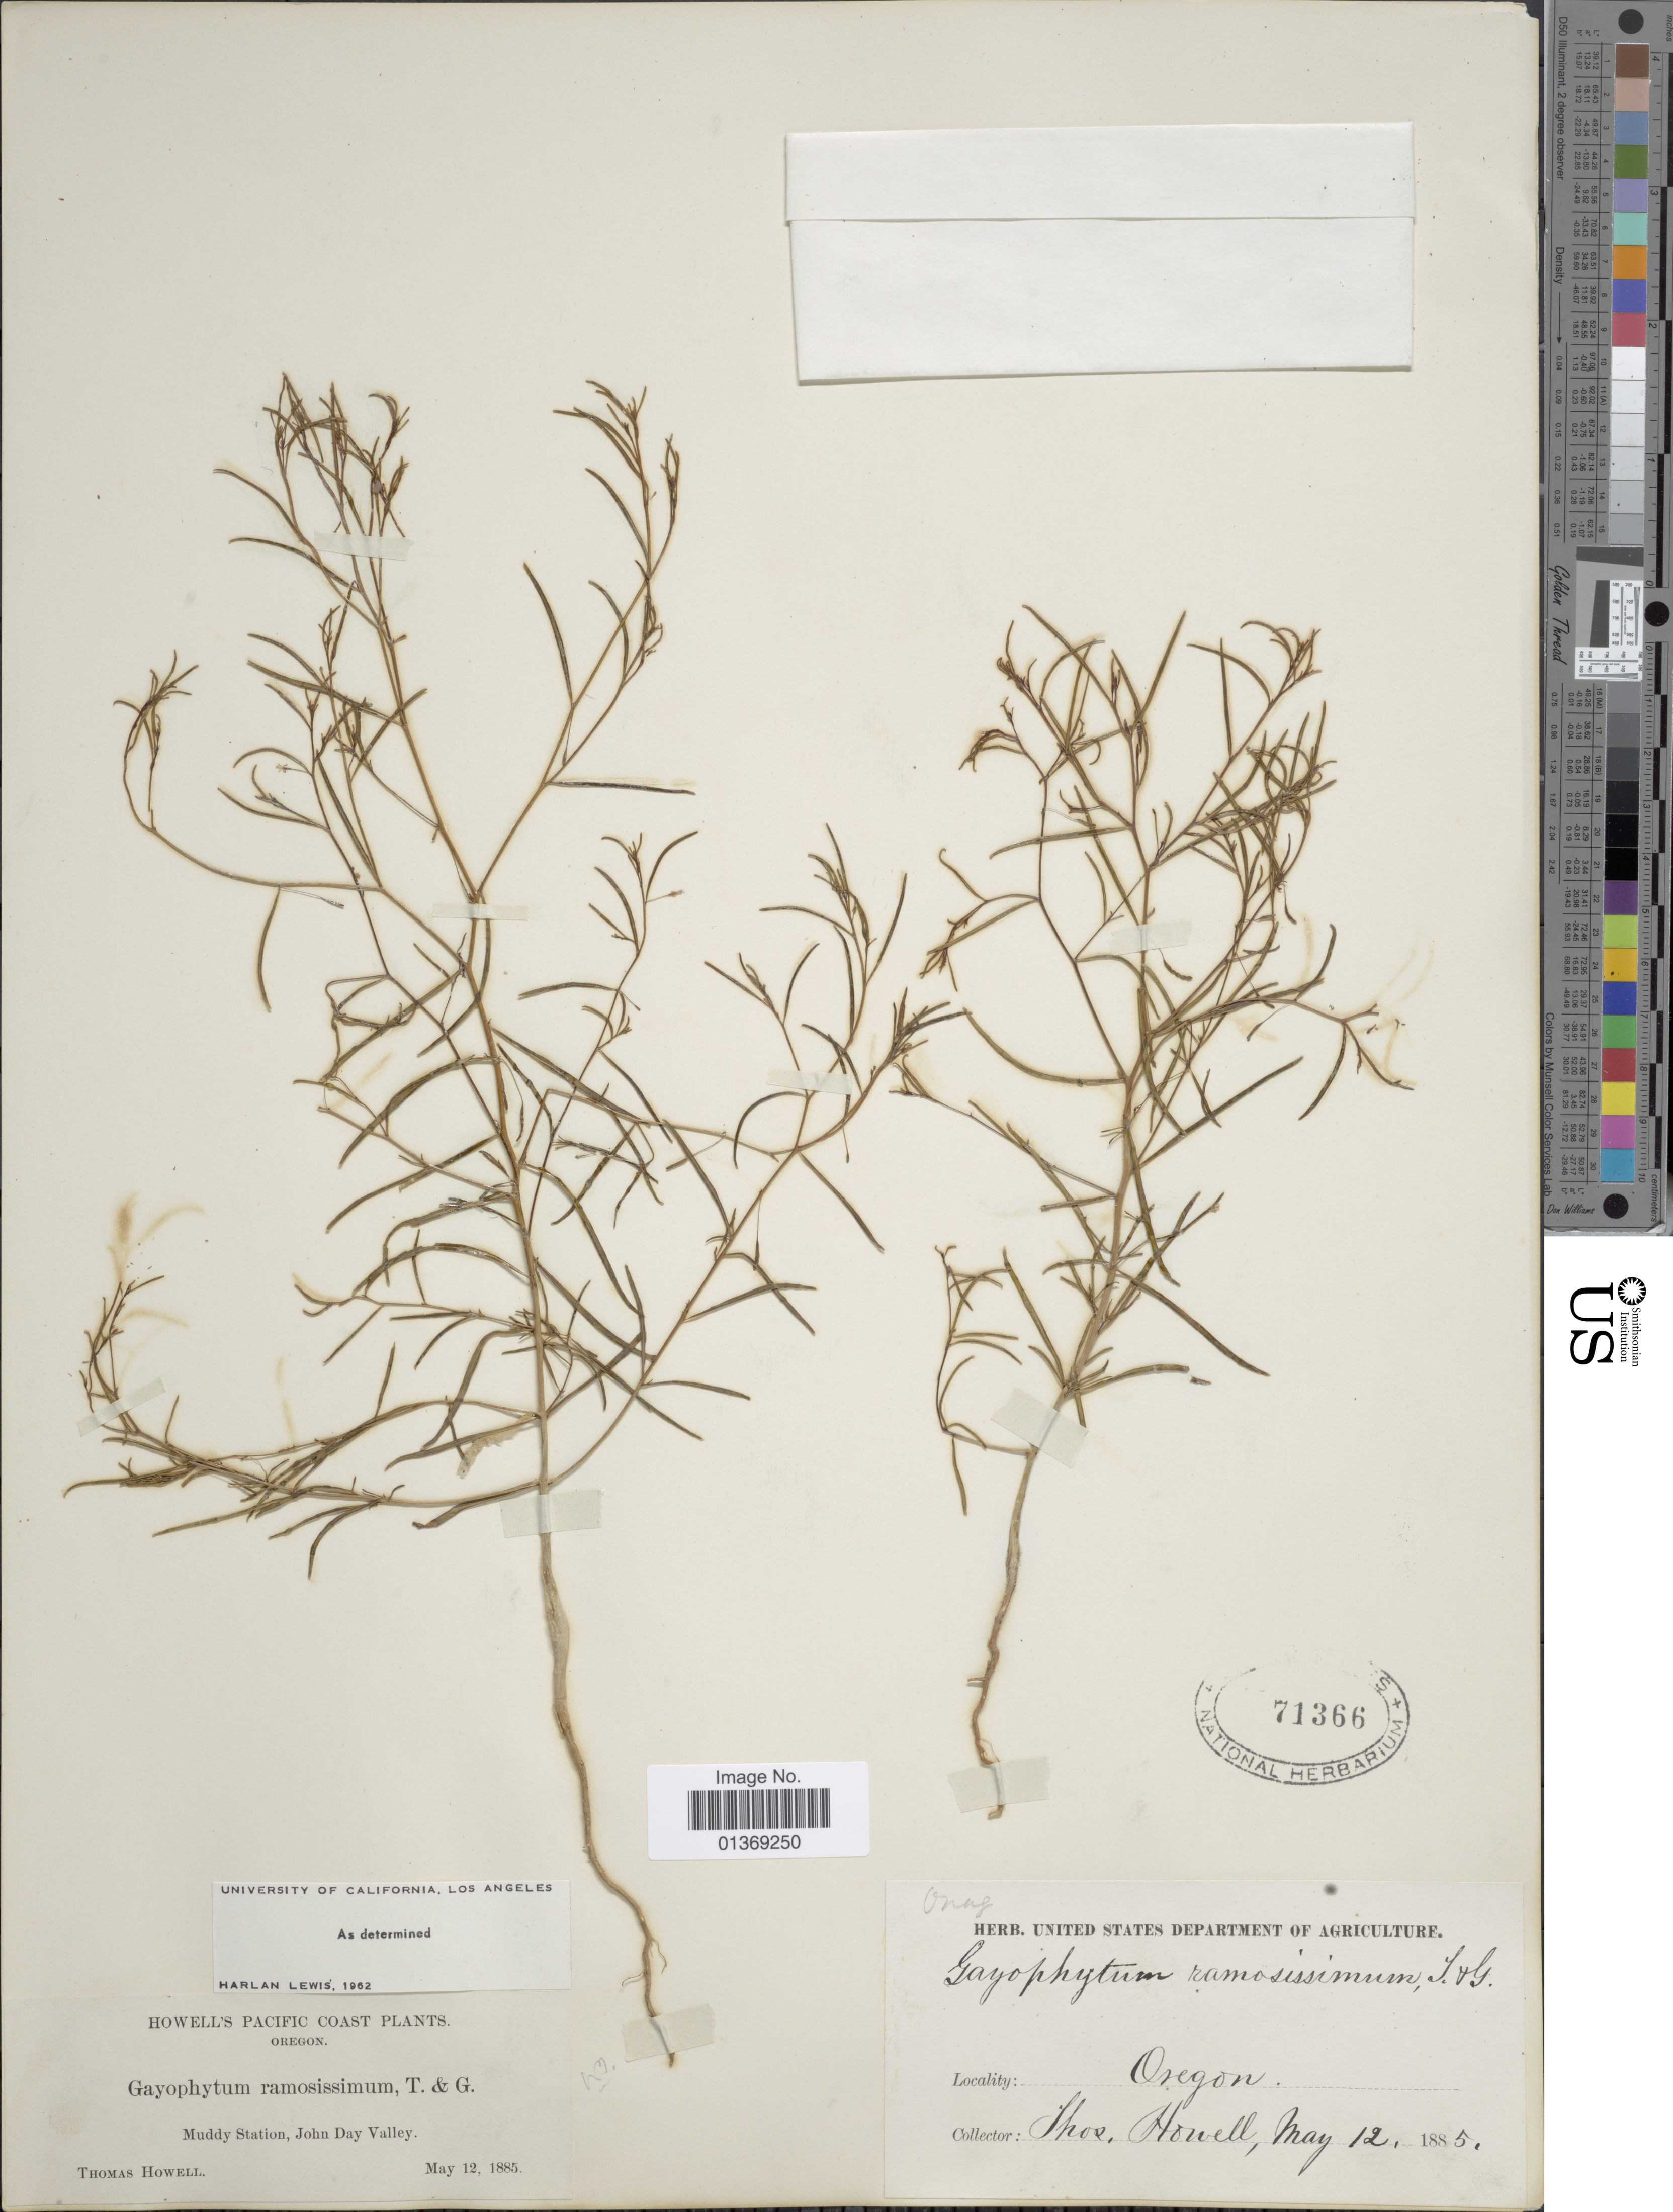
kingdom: Plantae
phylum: Tracheophyta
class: Magnoliopsida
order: Myrtales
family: Onagraceae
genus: Gayophytum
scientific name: Gayophytum ramosissimum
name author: Torr. & A. Gray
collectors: T. Howell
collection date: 1885-05-12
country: United States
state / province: Oregon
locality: Pacific Coast Plants, Muddy Station, John Day Valley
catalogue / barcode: US 71366